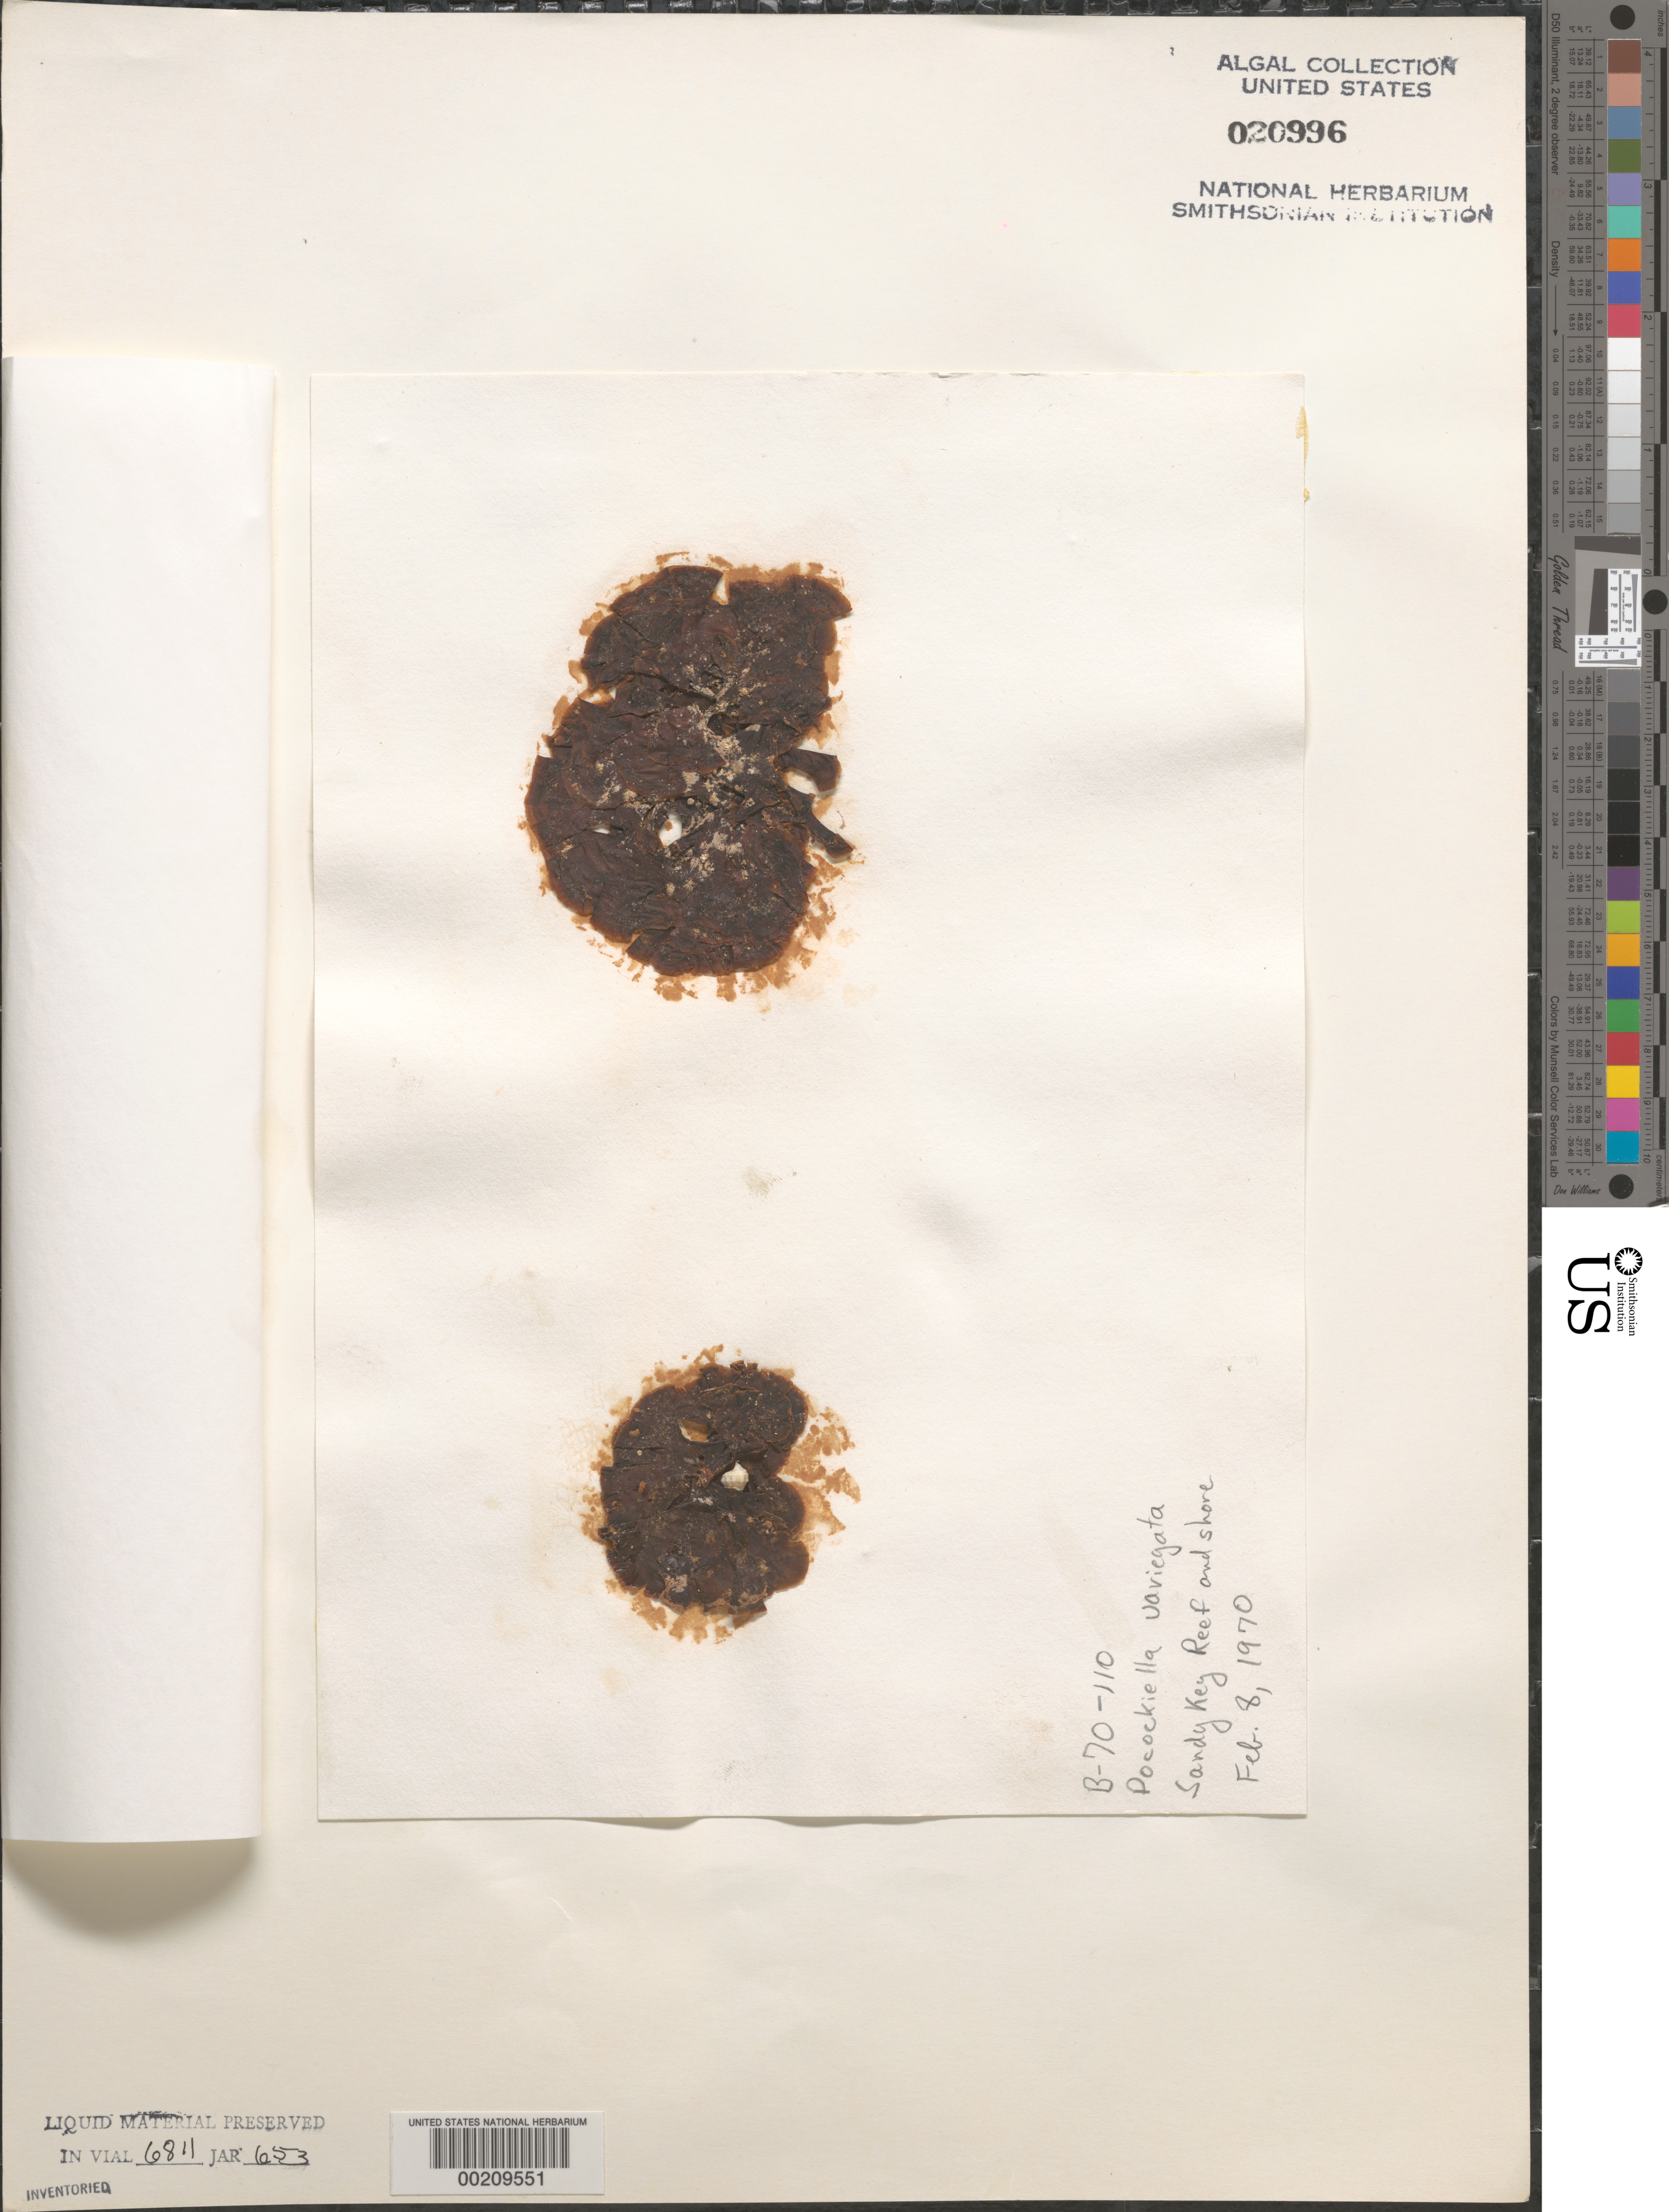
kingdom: Chromista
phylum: Ochrophyta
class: Phaeophyceae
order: Dictyotales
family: Dictyotaceae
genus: Lobophora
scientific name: Lobophora variegata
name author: (J.V.Lamouroux) Womersley & E.C. Oliveira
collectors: E. Friedmann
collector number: B-70-110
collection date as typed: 08 Feb 1970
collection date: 1970-02-08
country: Bahamas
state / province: Abaco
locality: Sandy cay reef, great abaco island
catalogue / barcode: US 20996